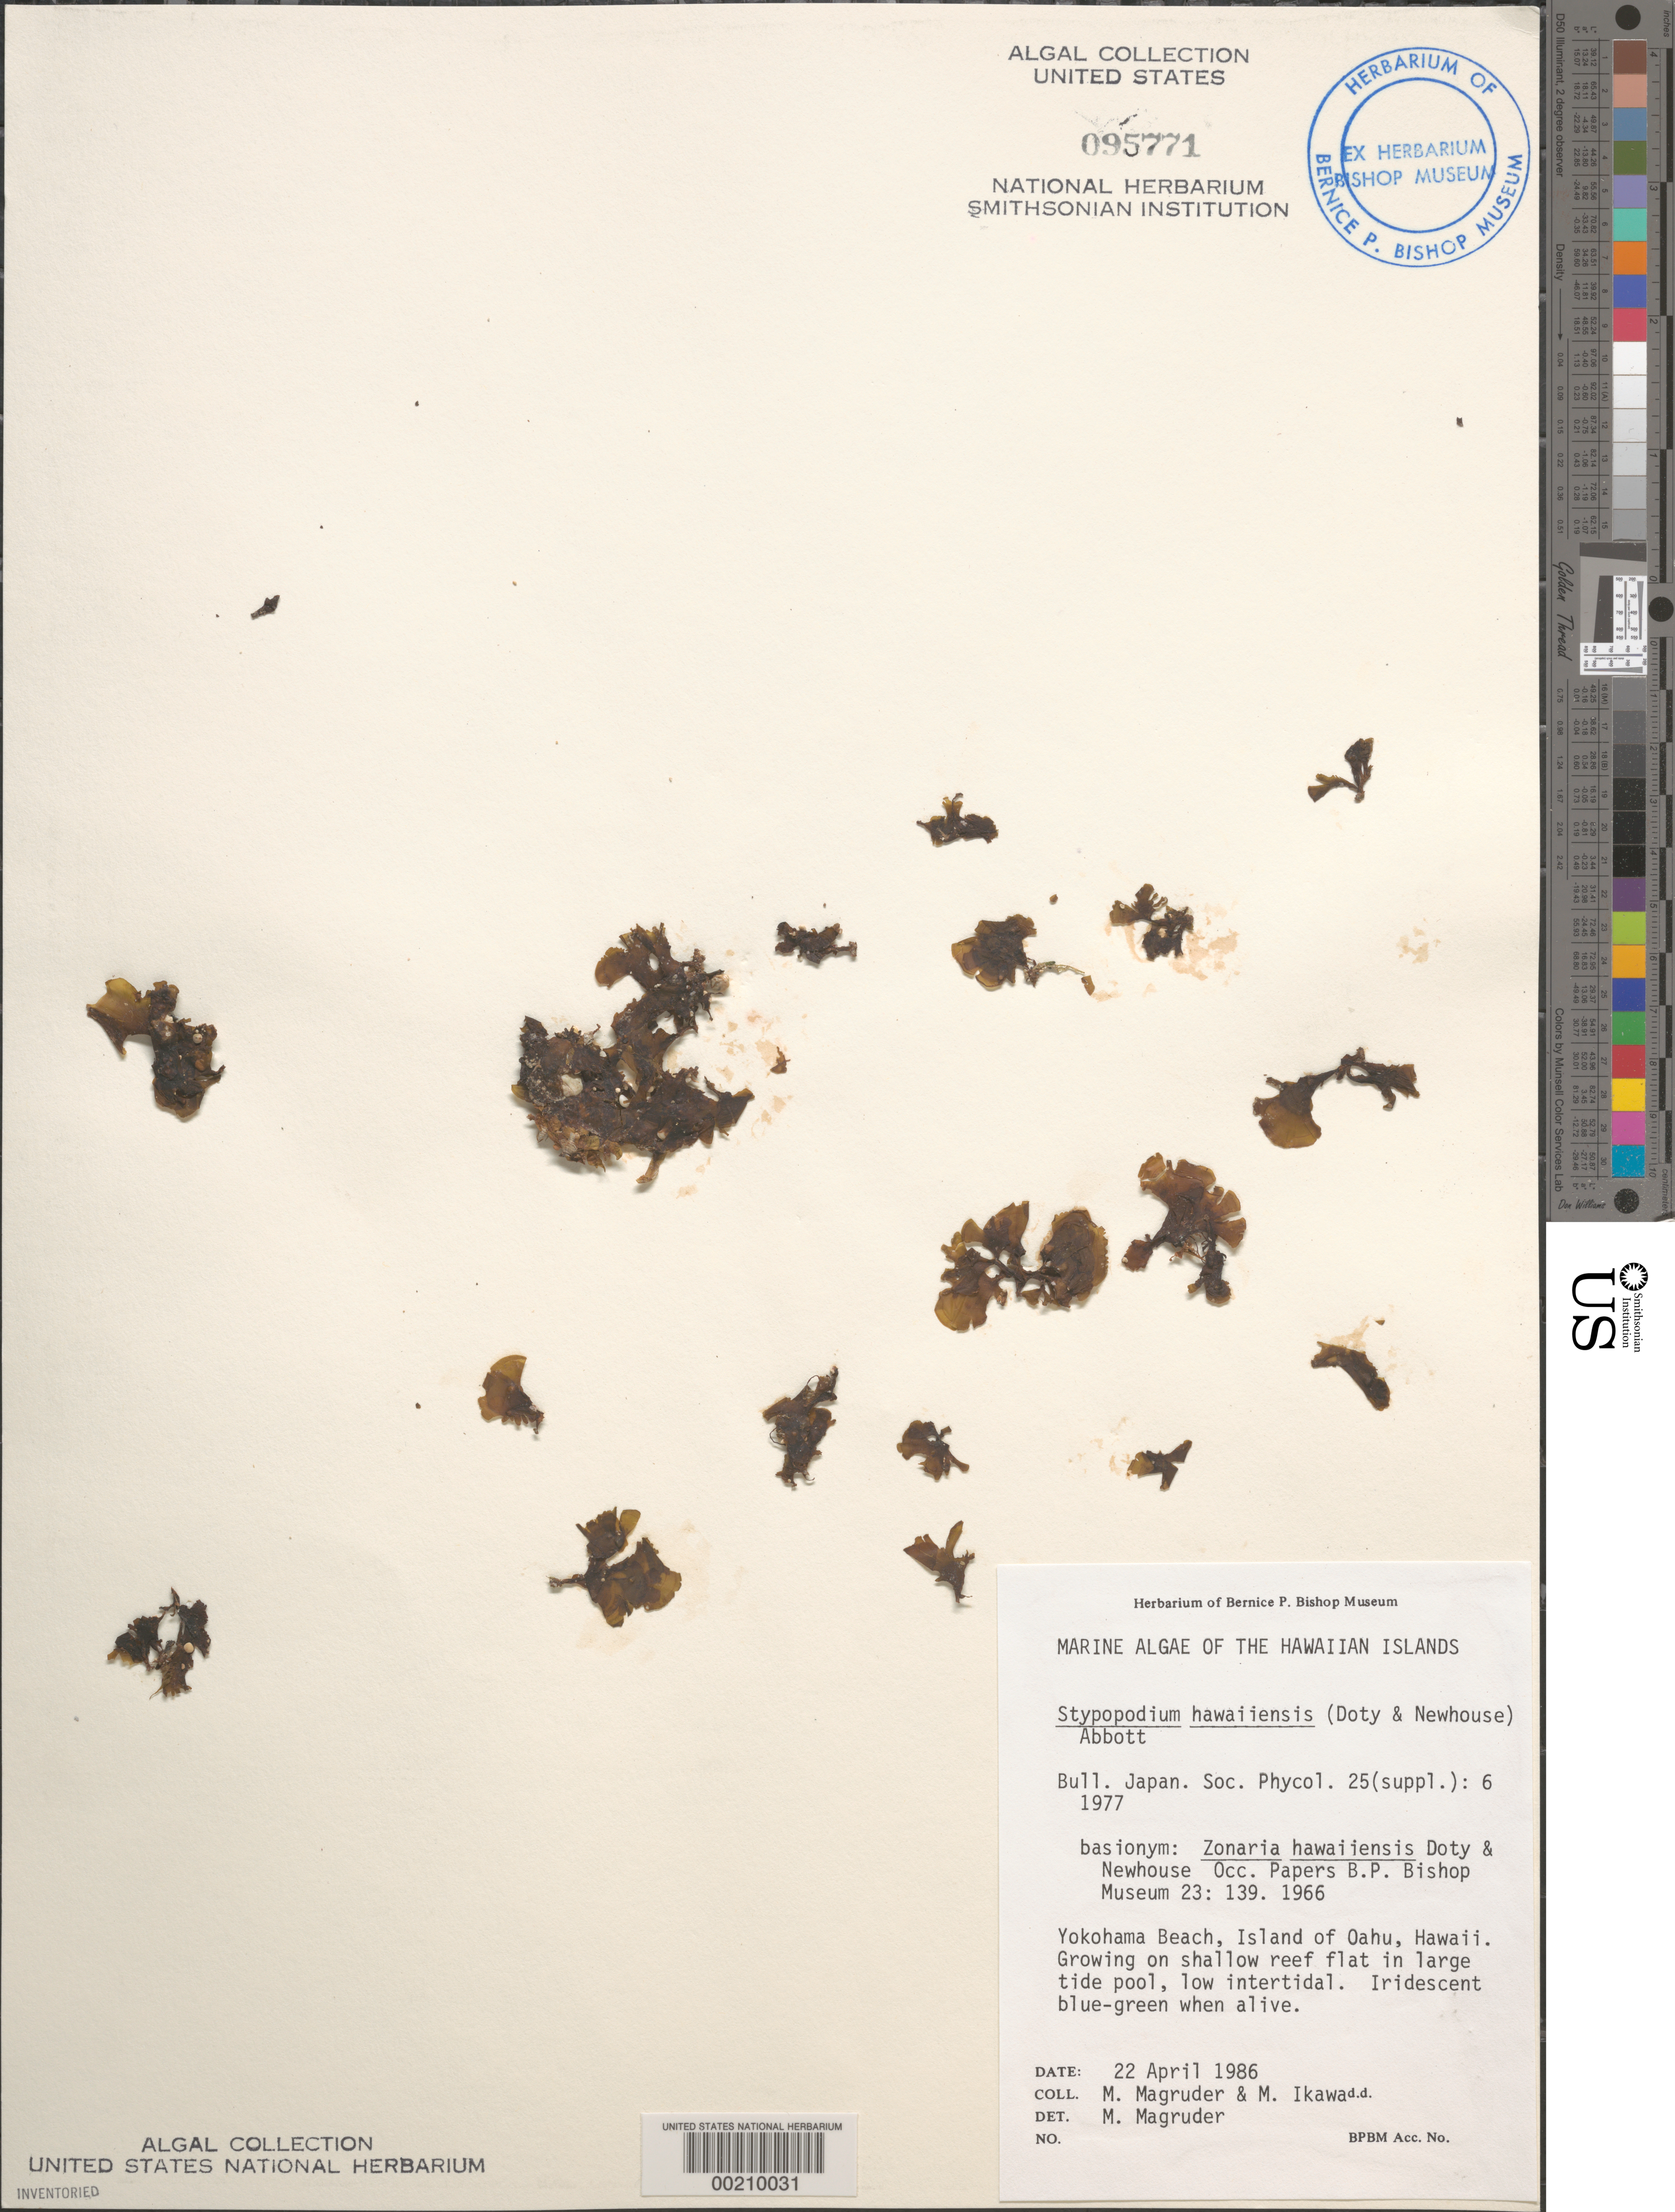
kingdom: Chromista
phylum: Ochrophyta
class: Phaeophyceae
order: Dictyotales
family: Dictyotaceae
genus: Stypopodium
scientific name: Stypopodium flabelliforme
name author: Weber Bosse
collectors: W. Magruder & M. Ikawa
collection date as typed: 22 Apr 1986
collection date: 1986-04-22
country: United States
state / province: Hawaii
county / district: Honolulu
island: Oahu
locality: Yokohama Beach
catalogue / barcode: US 95771